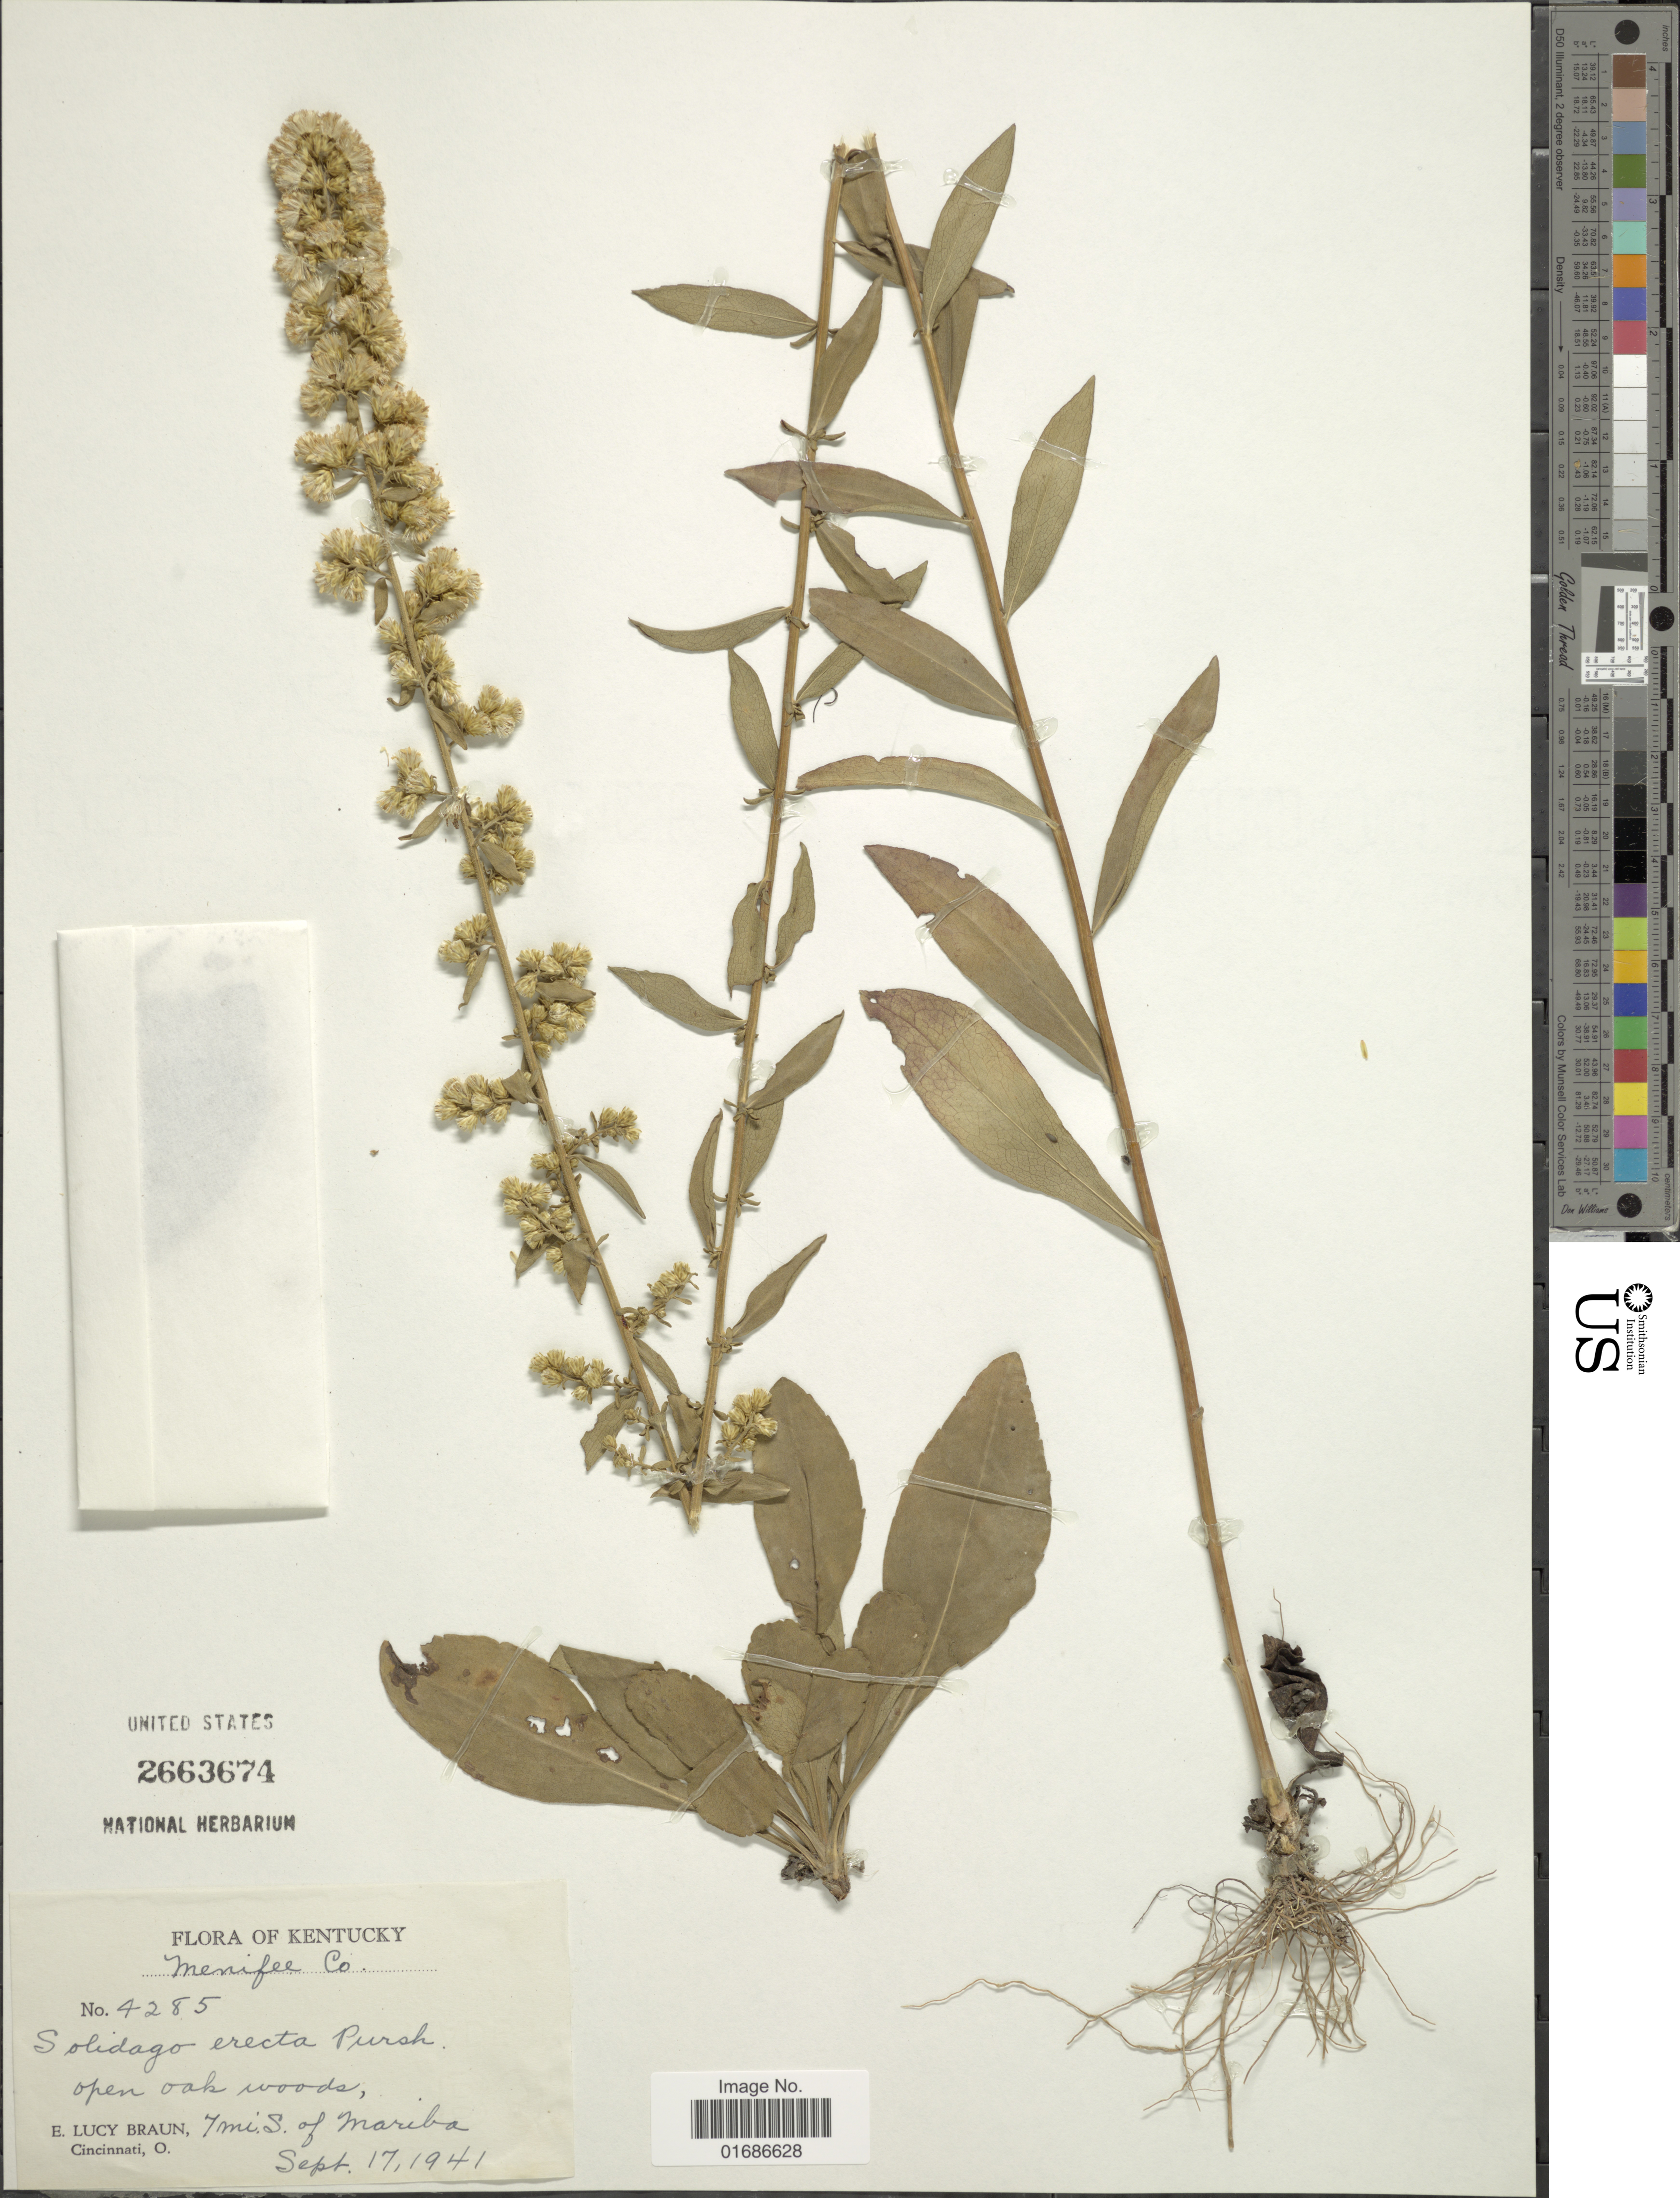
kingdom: Plantae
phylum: Tracheophyta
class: Magnoliopsida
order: Asterales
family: Asteraceae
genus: Solidago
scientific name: Solidago erecta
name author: Pursh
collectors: E. L. Braun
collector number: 4285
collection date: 1941-09-17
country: United States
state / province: Kentucky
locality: Menifee Co, open oak woods, 7 mi S. of Mariba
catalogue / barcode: US 2663674